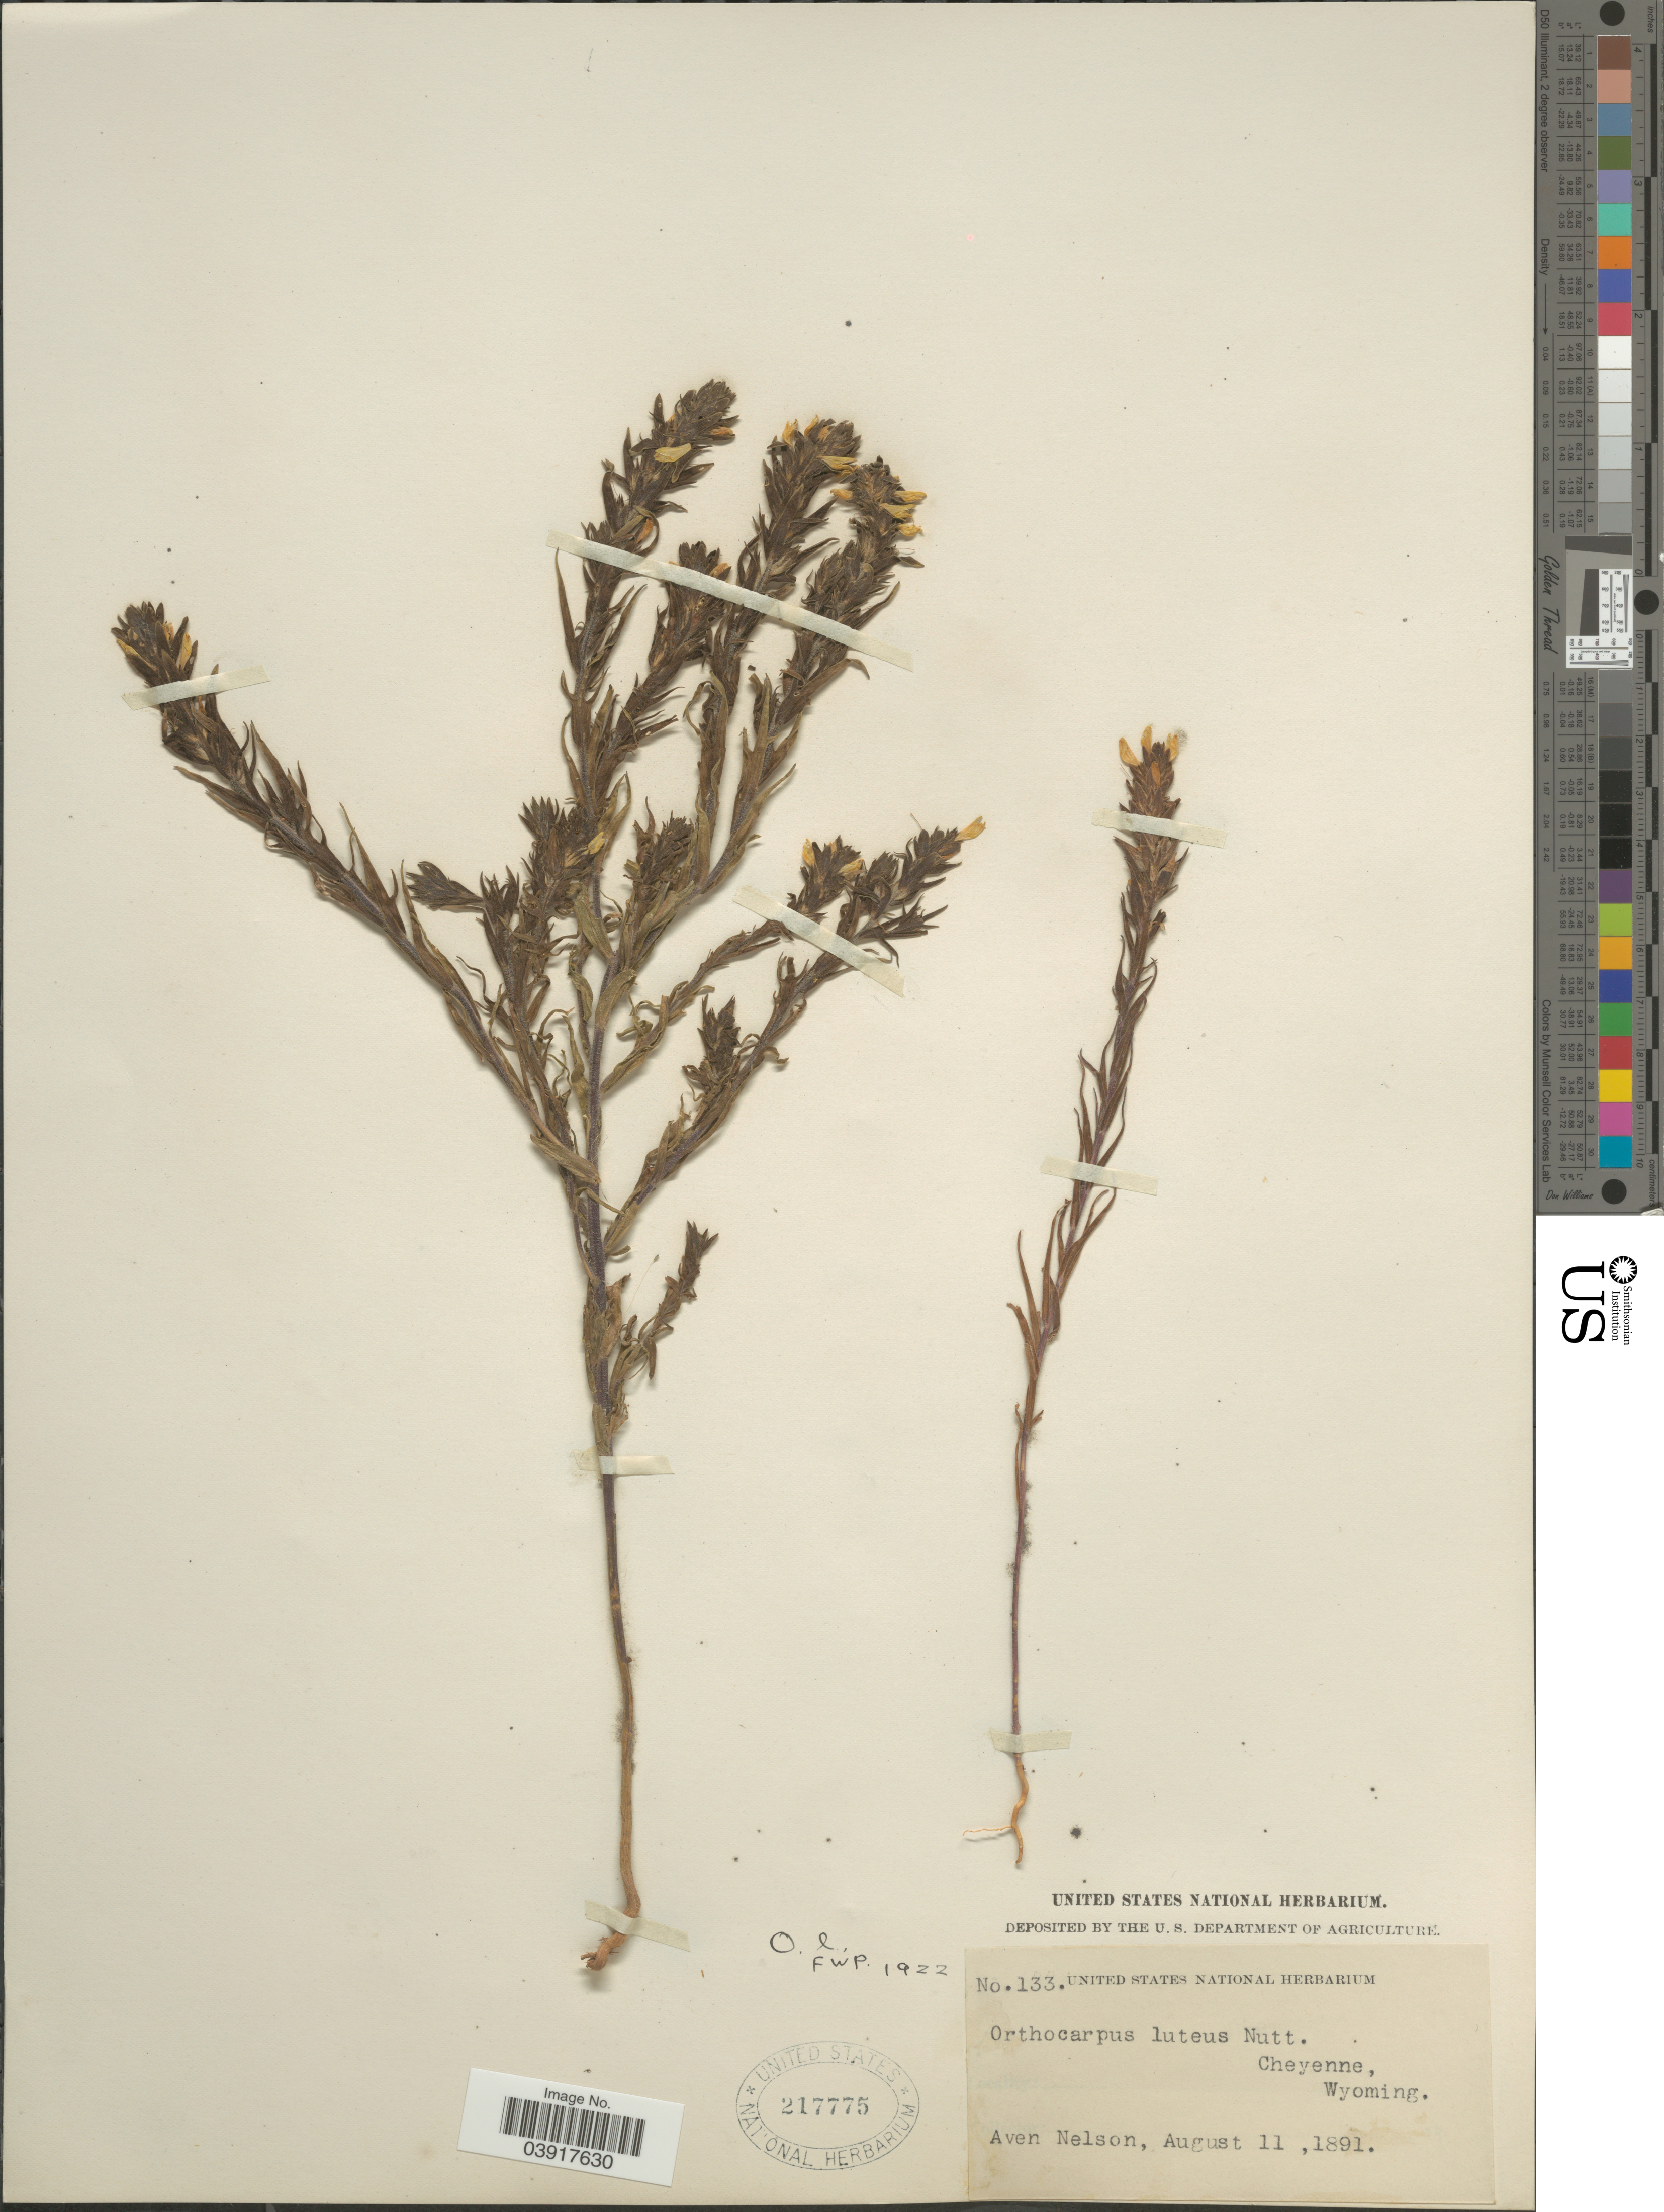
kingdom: Plantae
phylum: Tracheophyta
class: Magnoliopsida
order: Lamiales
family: Orobanchaceae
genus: Orthocarpus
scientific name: Orthocarpus luteus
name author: Nutt.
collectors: A. Nelson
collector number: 133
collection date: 1891-08-11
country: United States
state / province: Wyoming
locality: Cheyenne.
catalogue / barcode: US 217775